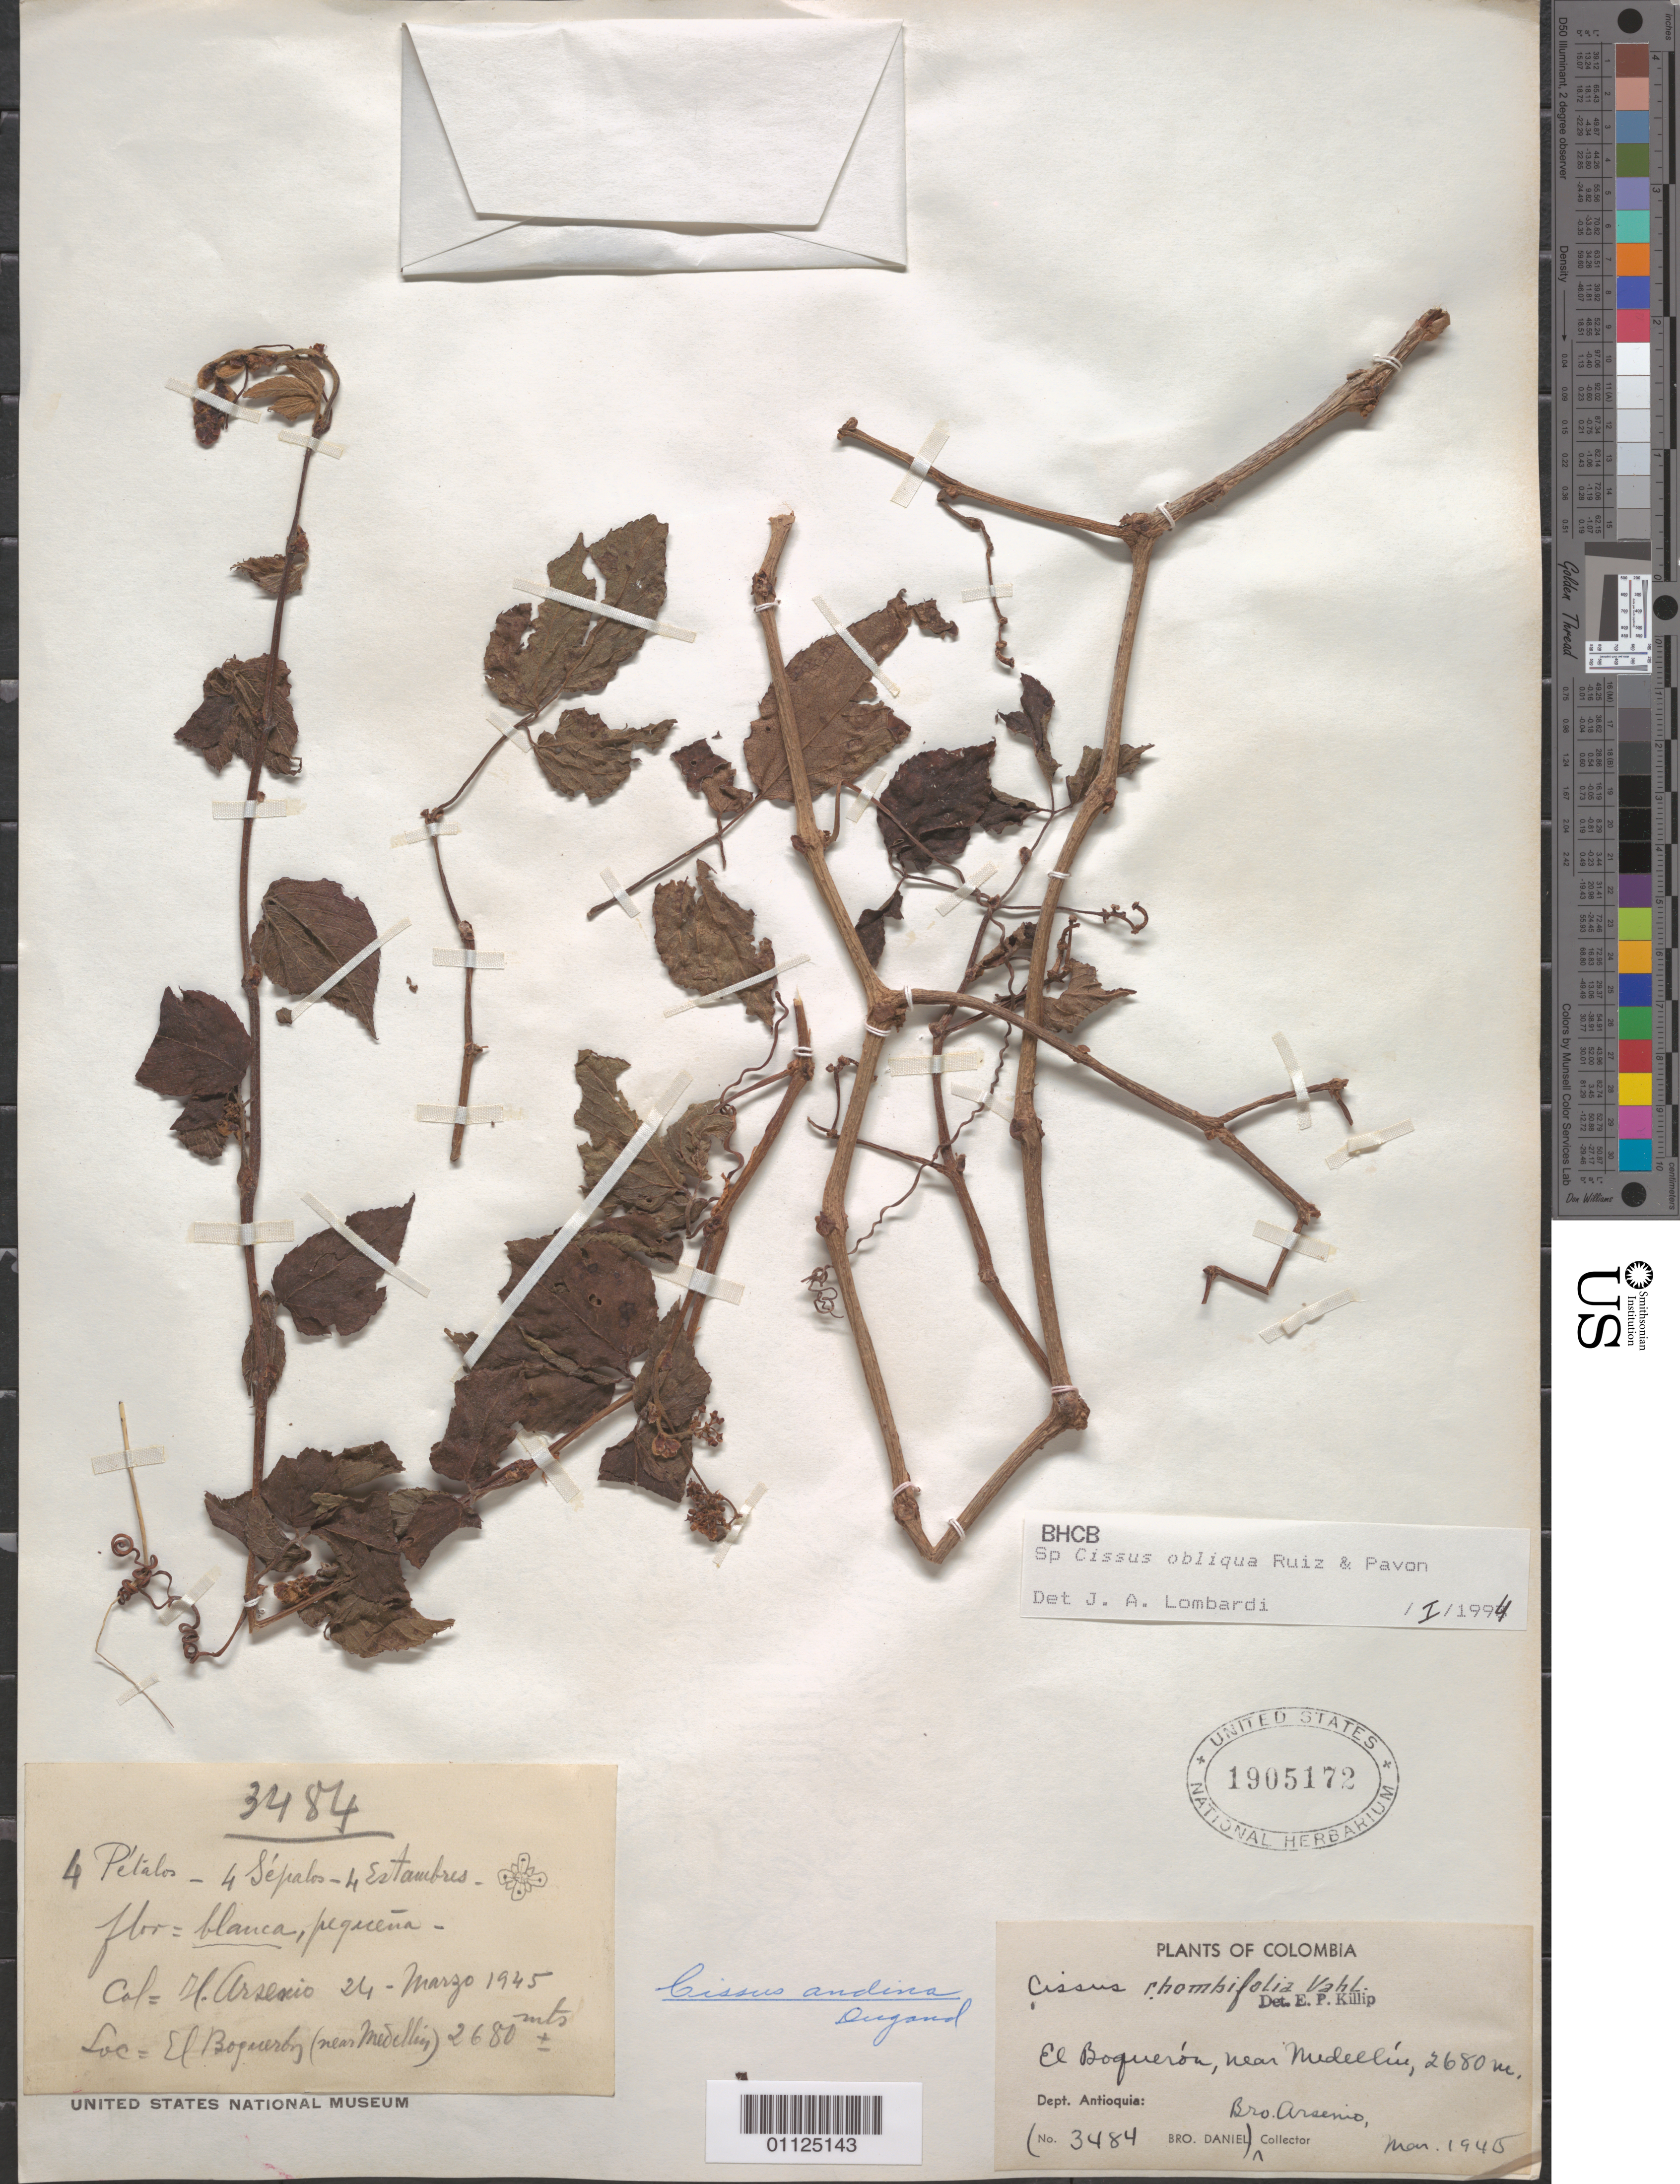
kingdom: Plantae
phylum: Tracheophyta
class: Magnoliopsida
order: Vitales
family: Vitaceae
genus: Cissus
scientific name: Cissus obliqua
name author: Ruiz & Pav.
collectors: Bro. Daniel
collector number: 3484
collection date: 1945-03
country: Colombia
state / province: Antioquia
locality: El Boqueron, near Medellin.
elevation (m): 2680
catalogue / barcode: US 1905172